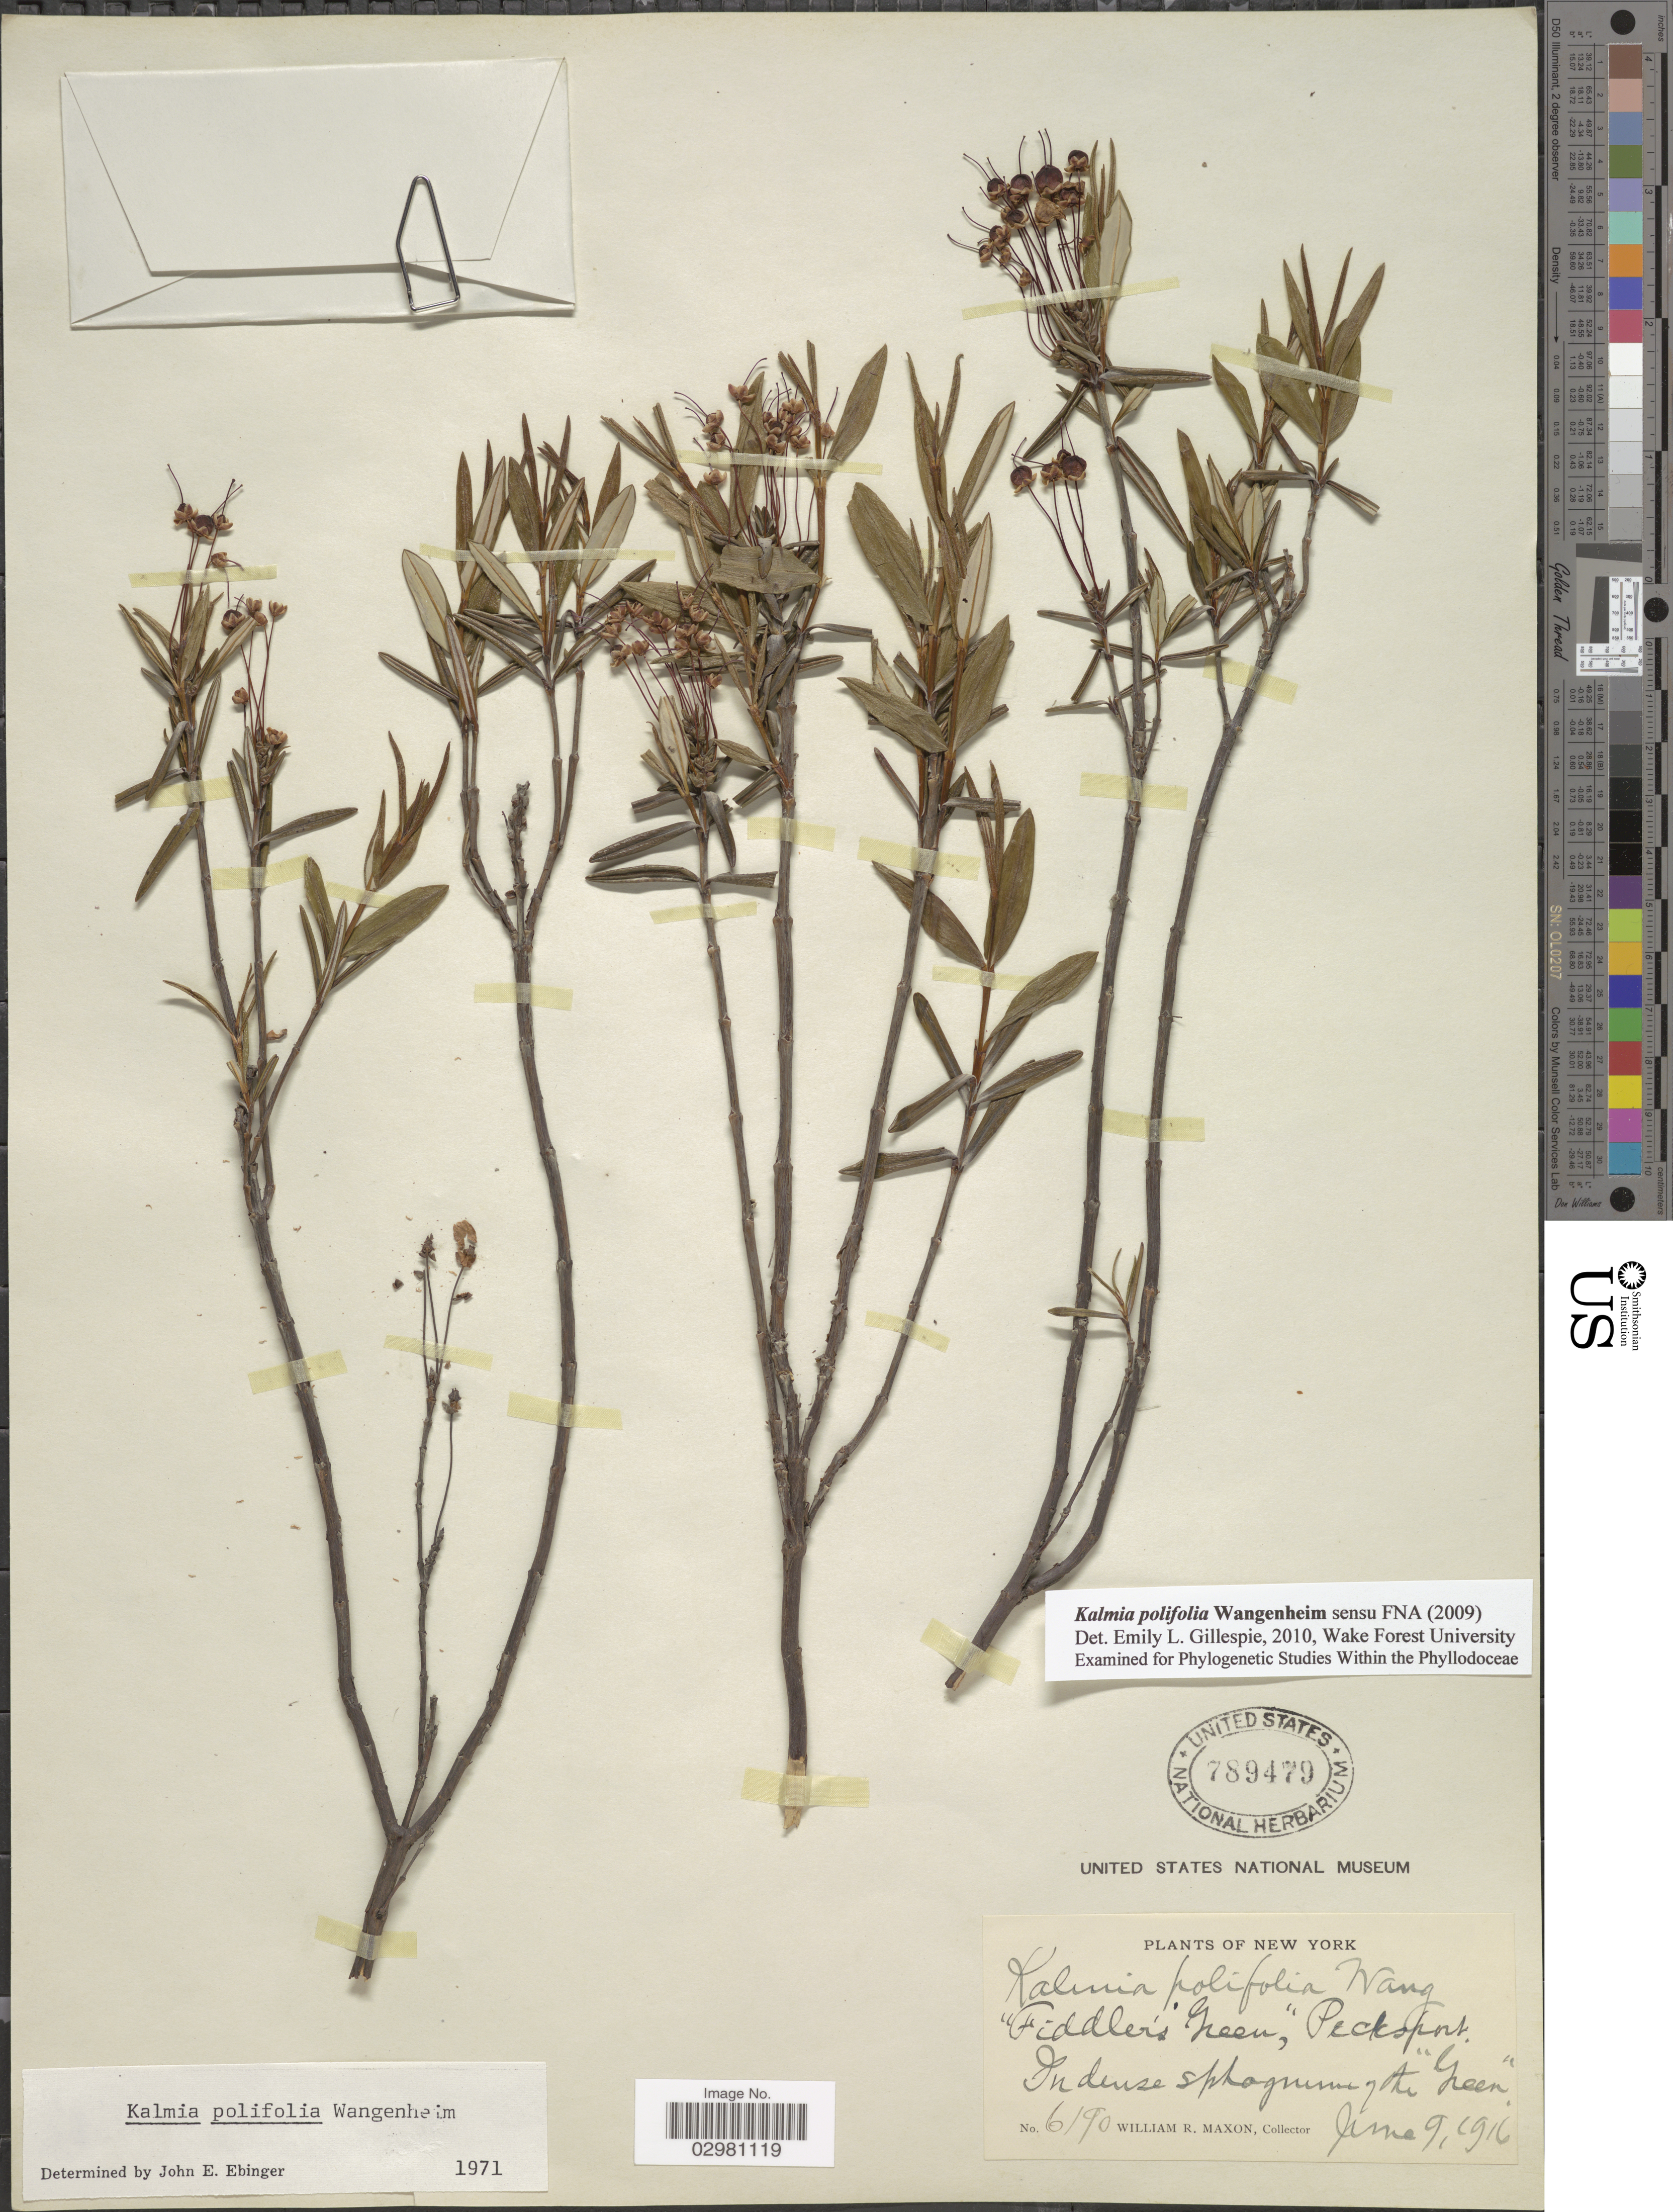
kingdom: Plantae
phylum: Tracheophyta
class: Magnoliopsida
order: Ericales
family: Ericaceae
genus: Kalmia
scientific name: Kalmia polifolia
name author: Wangenh.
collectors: W. R. Maxon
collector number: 6190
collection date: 1916-06-09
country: United States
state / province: New York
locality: Fiddler's Green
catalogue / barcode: US 789479